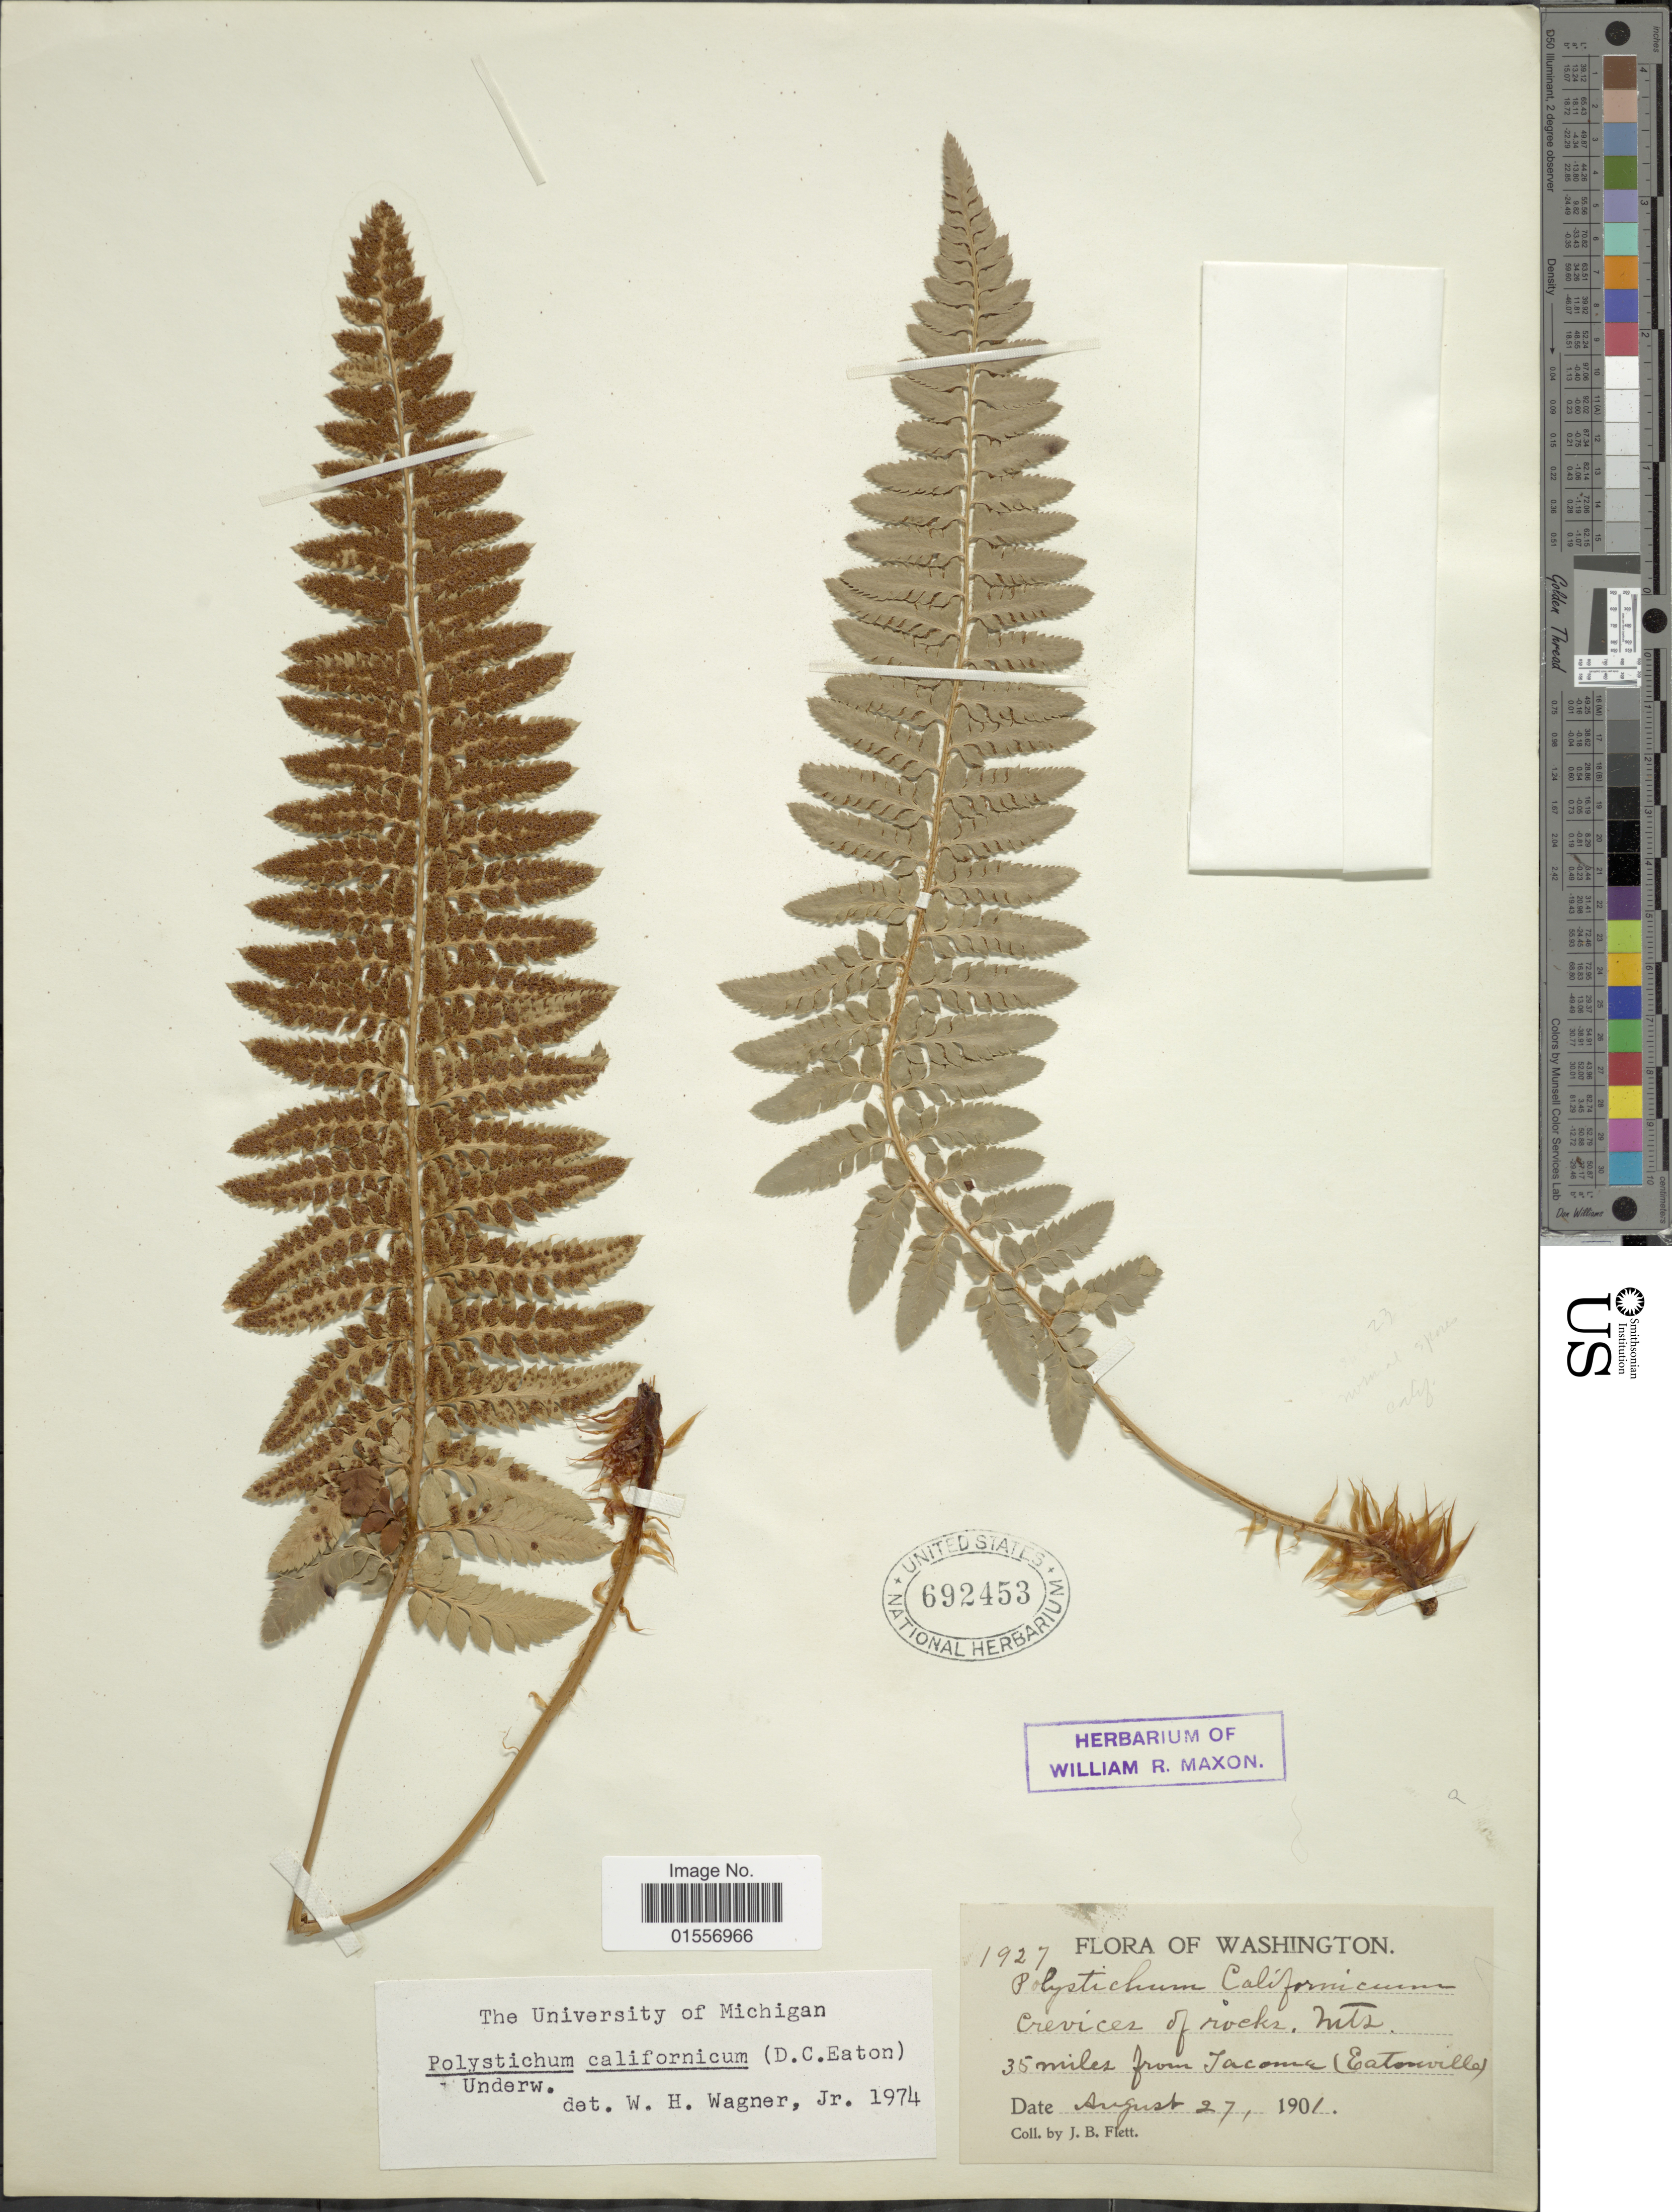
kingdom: Plantae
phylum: Tracheophyta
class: Polypodiopsida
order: Polypodiales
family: Dryopteridaceae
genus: Polystichum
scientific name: Polystichum californicum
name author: (D.C. Eaton) Diels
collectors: J. Flett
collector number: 1927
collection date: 1901-08-27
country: United States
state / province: Washington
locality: Crevices of rocks, Mts. 35 miles from jacanna ( Eatonville)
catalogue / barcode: US 692453